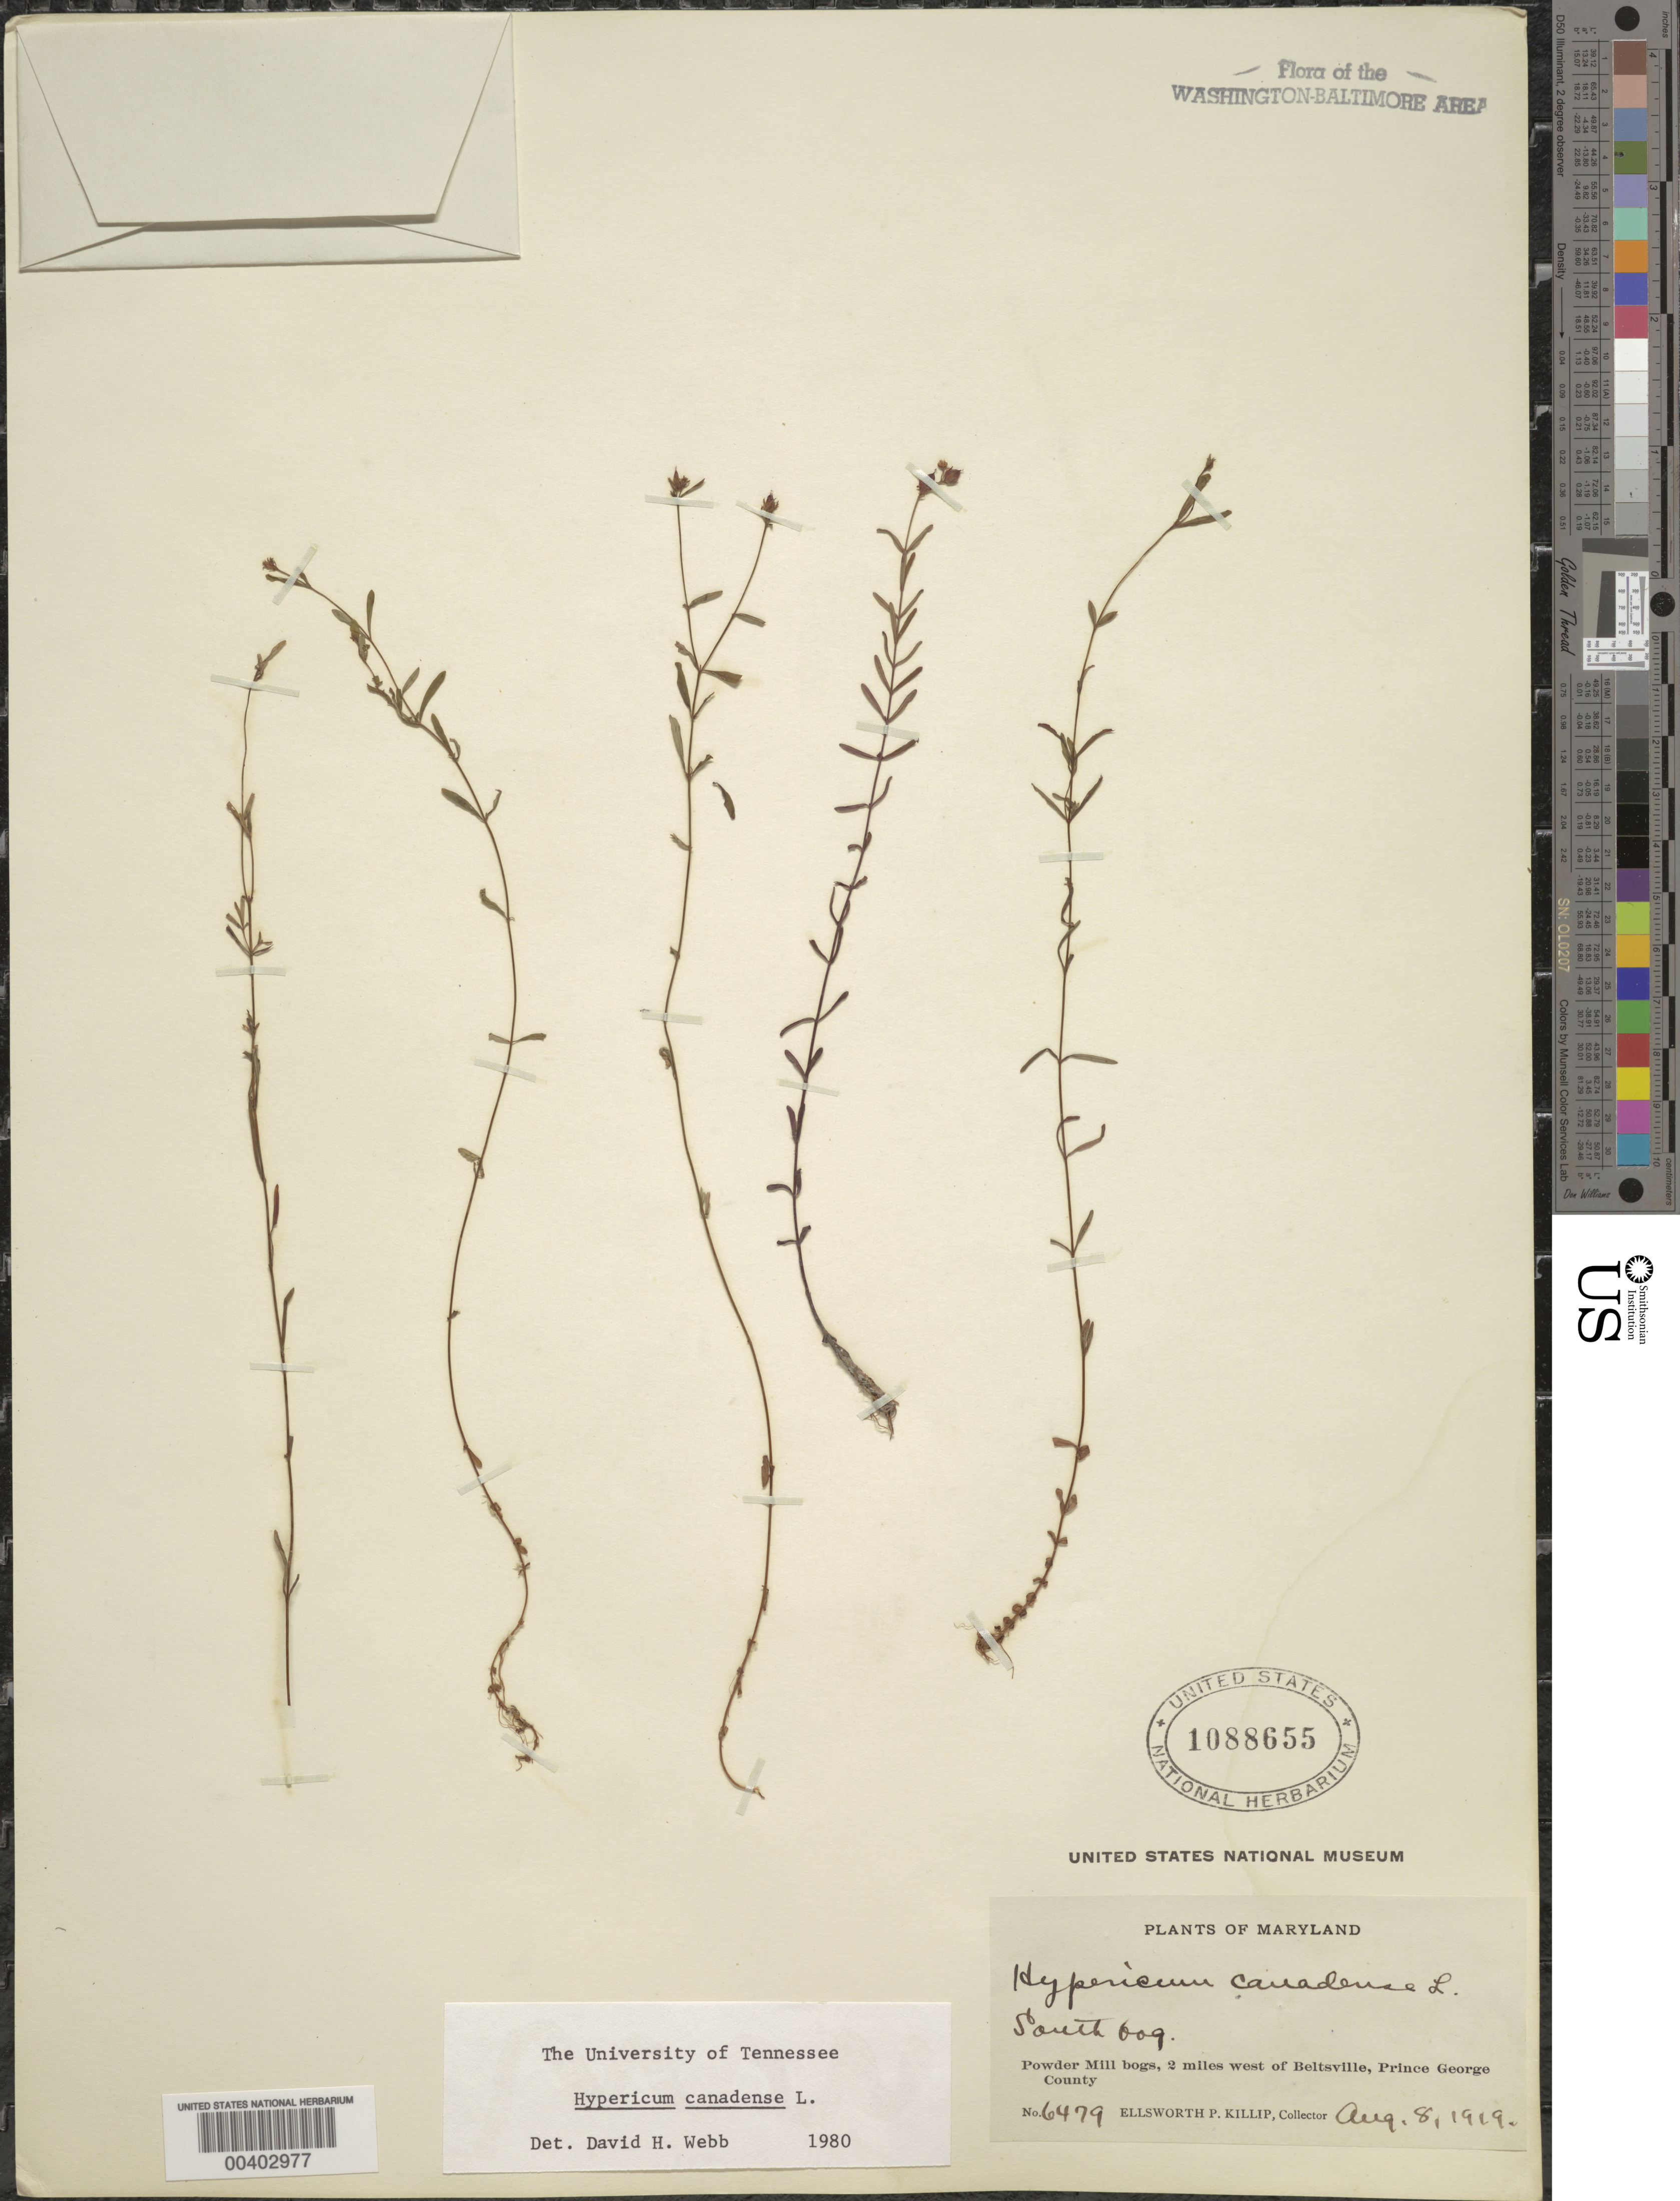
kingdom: Plantae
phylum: Tracheophyta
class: Magnoliopsida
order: Malpighiales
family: Hypericaceae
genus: Hypericum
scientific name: Hypericum canadense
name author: L.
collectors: E. P. Killip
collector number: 6479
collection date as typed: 08 Aug 1919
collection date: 1919-08-08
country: United States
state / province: Maryland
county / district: Prince George's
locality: Powdermill Bog, Beltsville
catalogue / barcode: US 1088655